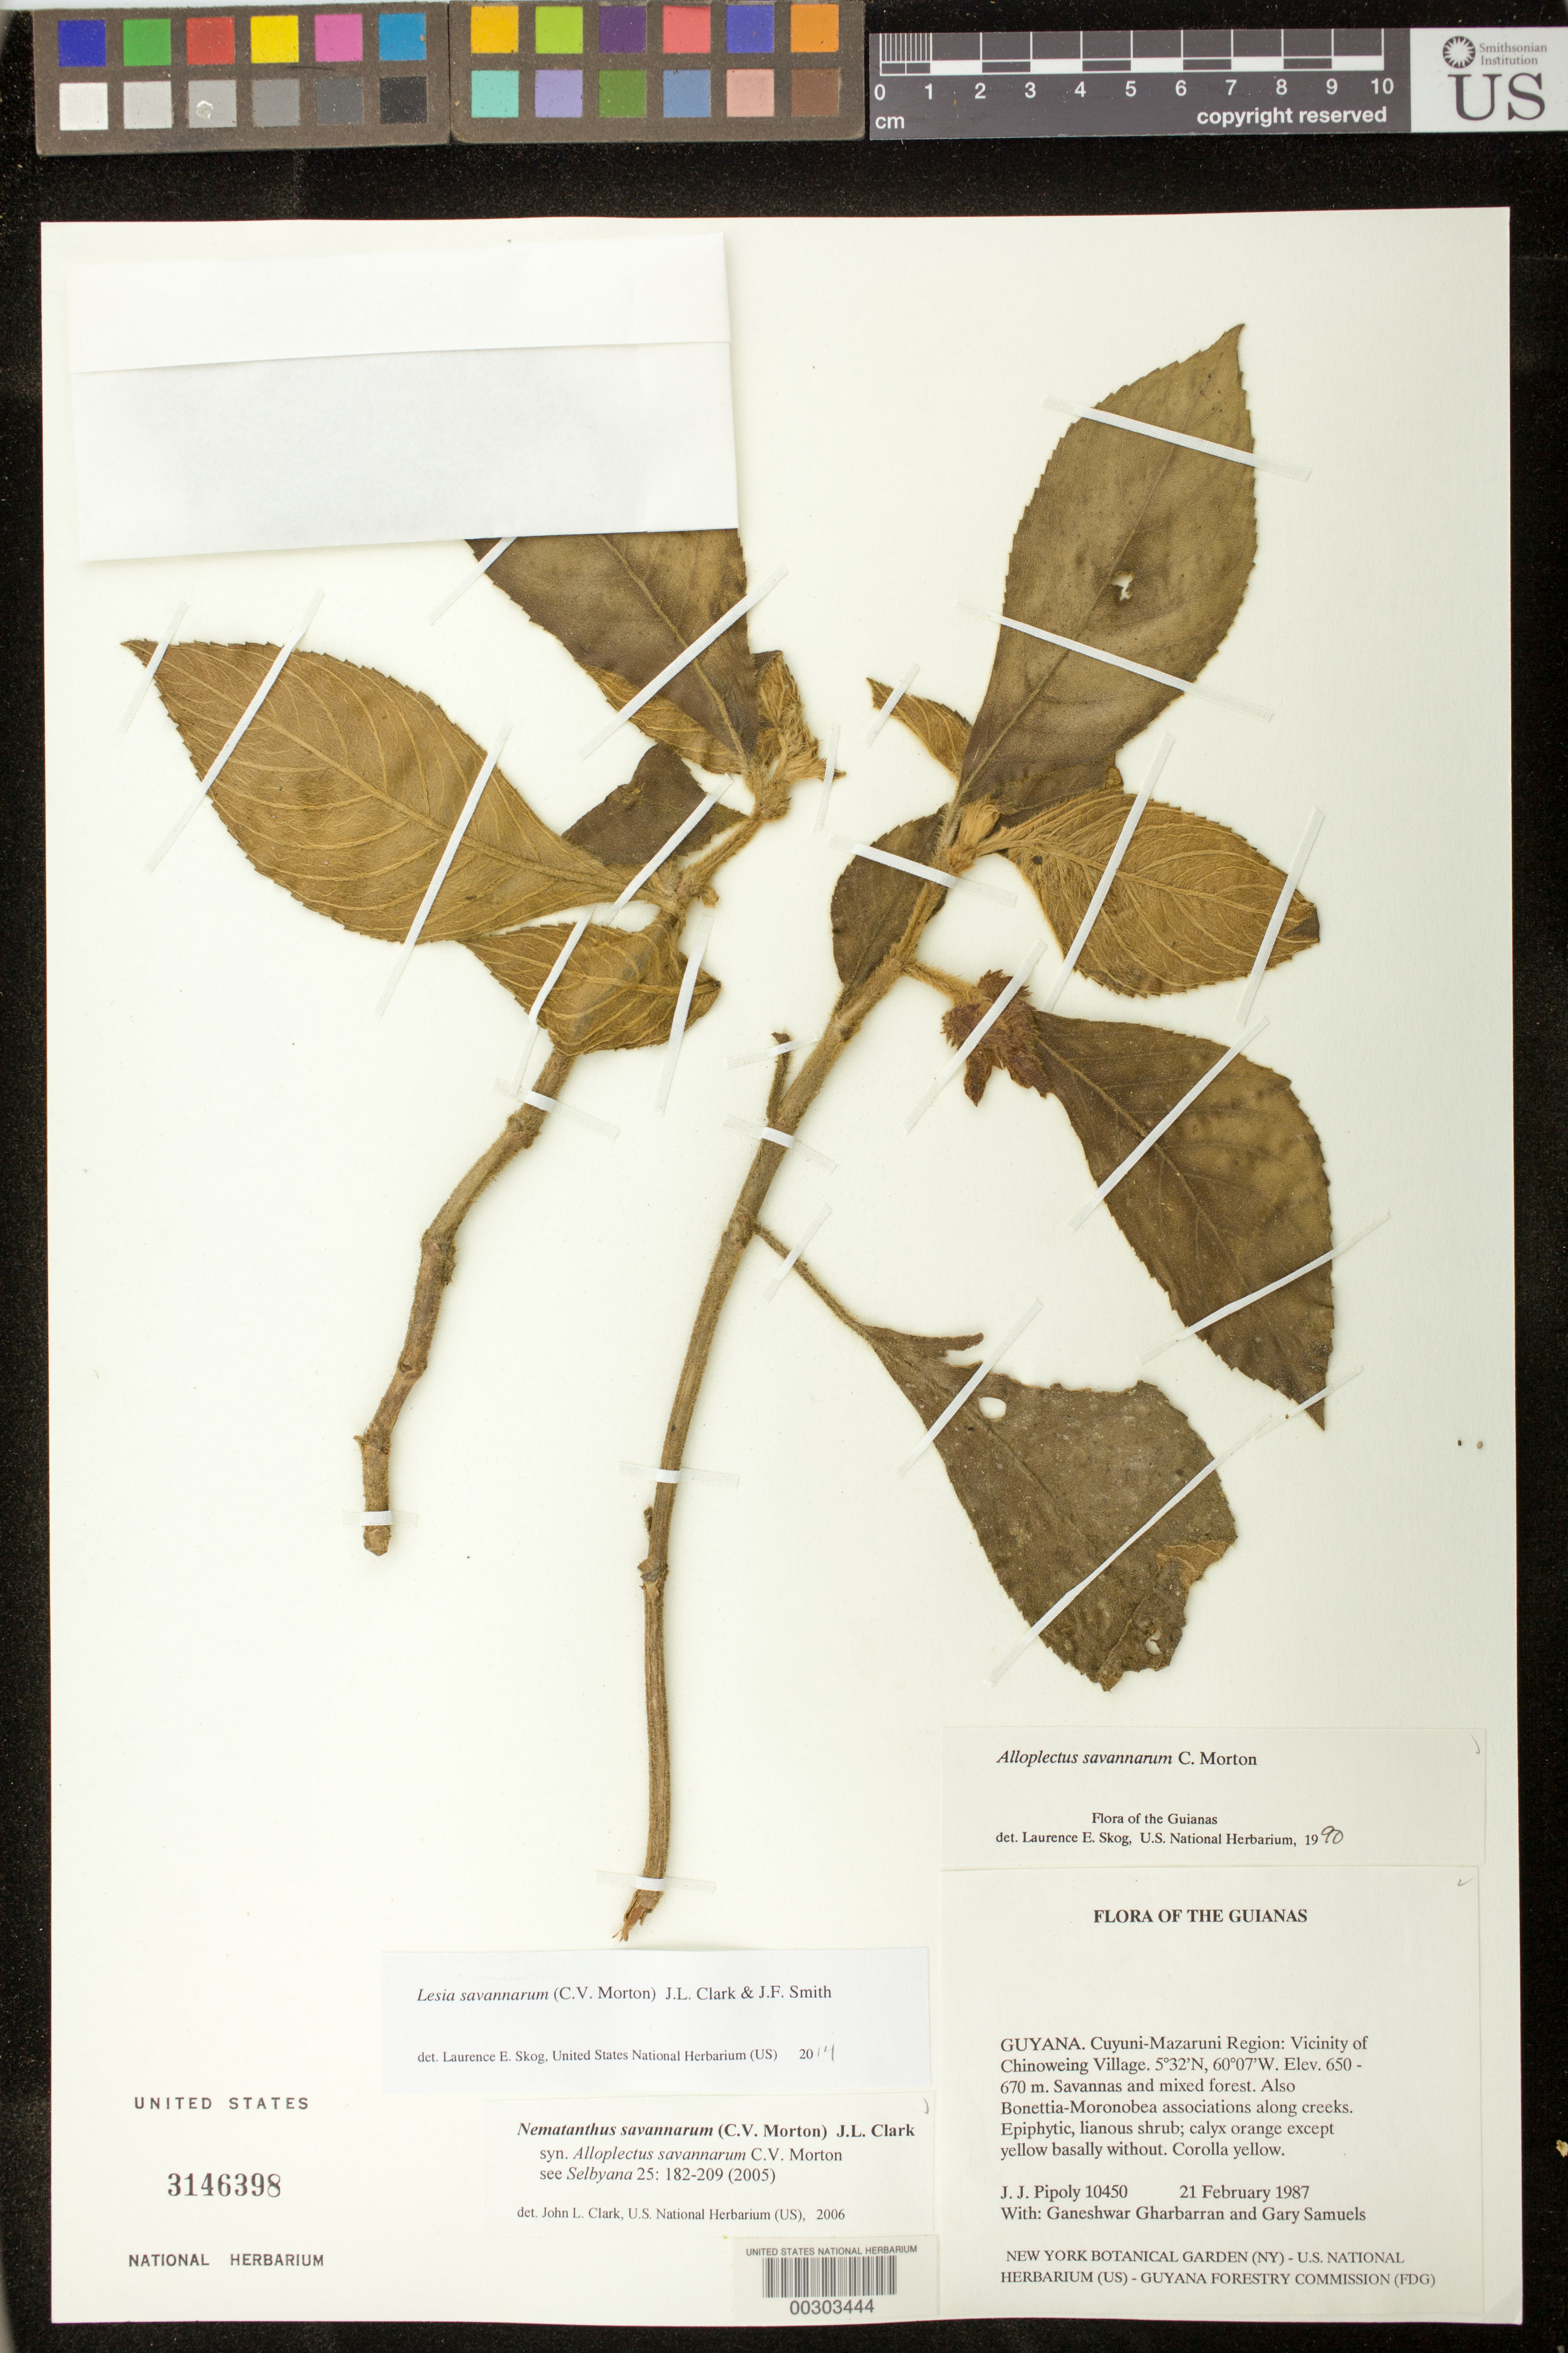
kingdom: Plantae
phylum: Tracheophyta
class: Magnoliopsida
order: Lamiales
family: Gesneriaceae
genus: Lesia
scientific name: Lesia savannarum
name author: (C.V. Morton) J.L. Clark & J.F. Sm.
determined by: Skog, Laurence E.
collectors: J. J. Pipoly, G. Gharbarran & G. Samuels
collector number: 10450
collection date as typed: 21 Feb 1987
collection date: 1987-02-21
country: Guyana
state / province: Cuyuni-Mazaruni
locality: Vicinity of Chinoweing Village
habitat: Savannas and mixed forest; also Bonettia-Moronobea associations along creeks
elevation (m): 650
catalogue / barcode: US 3146398